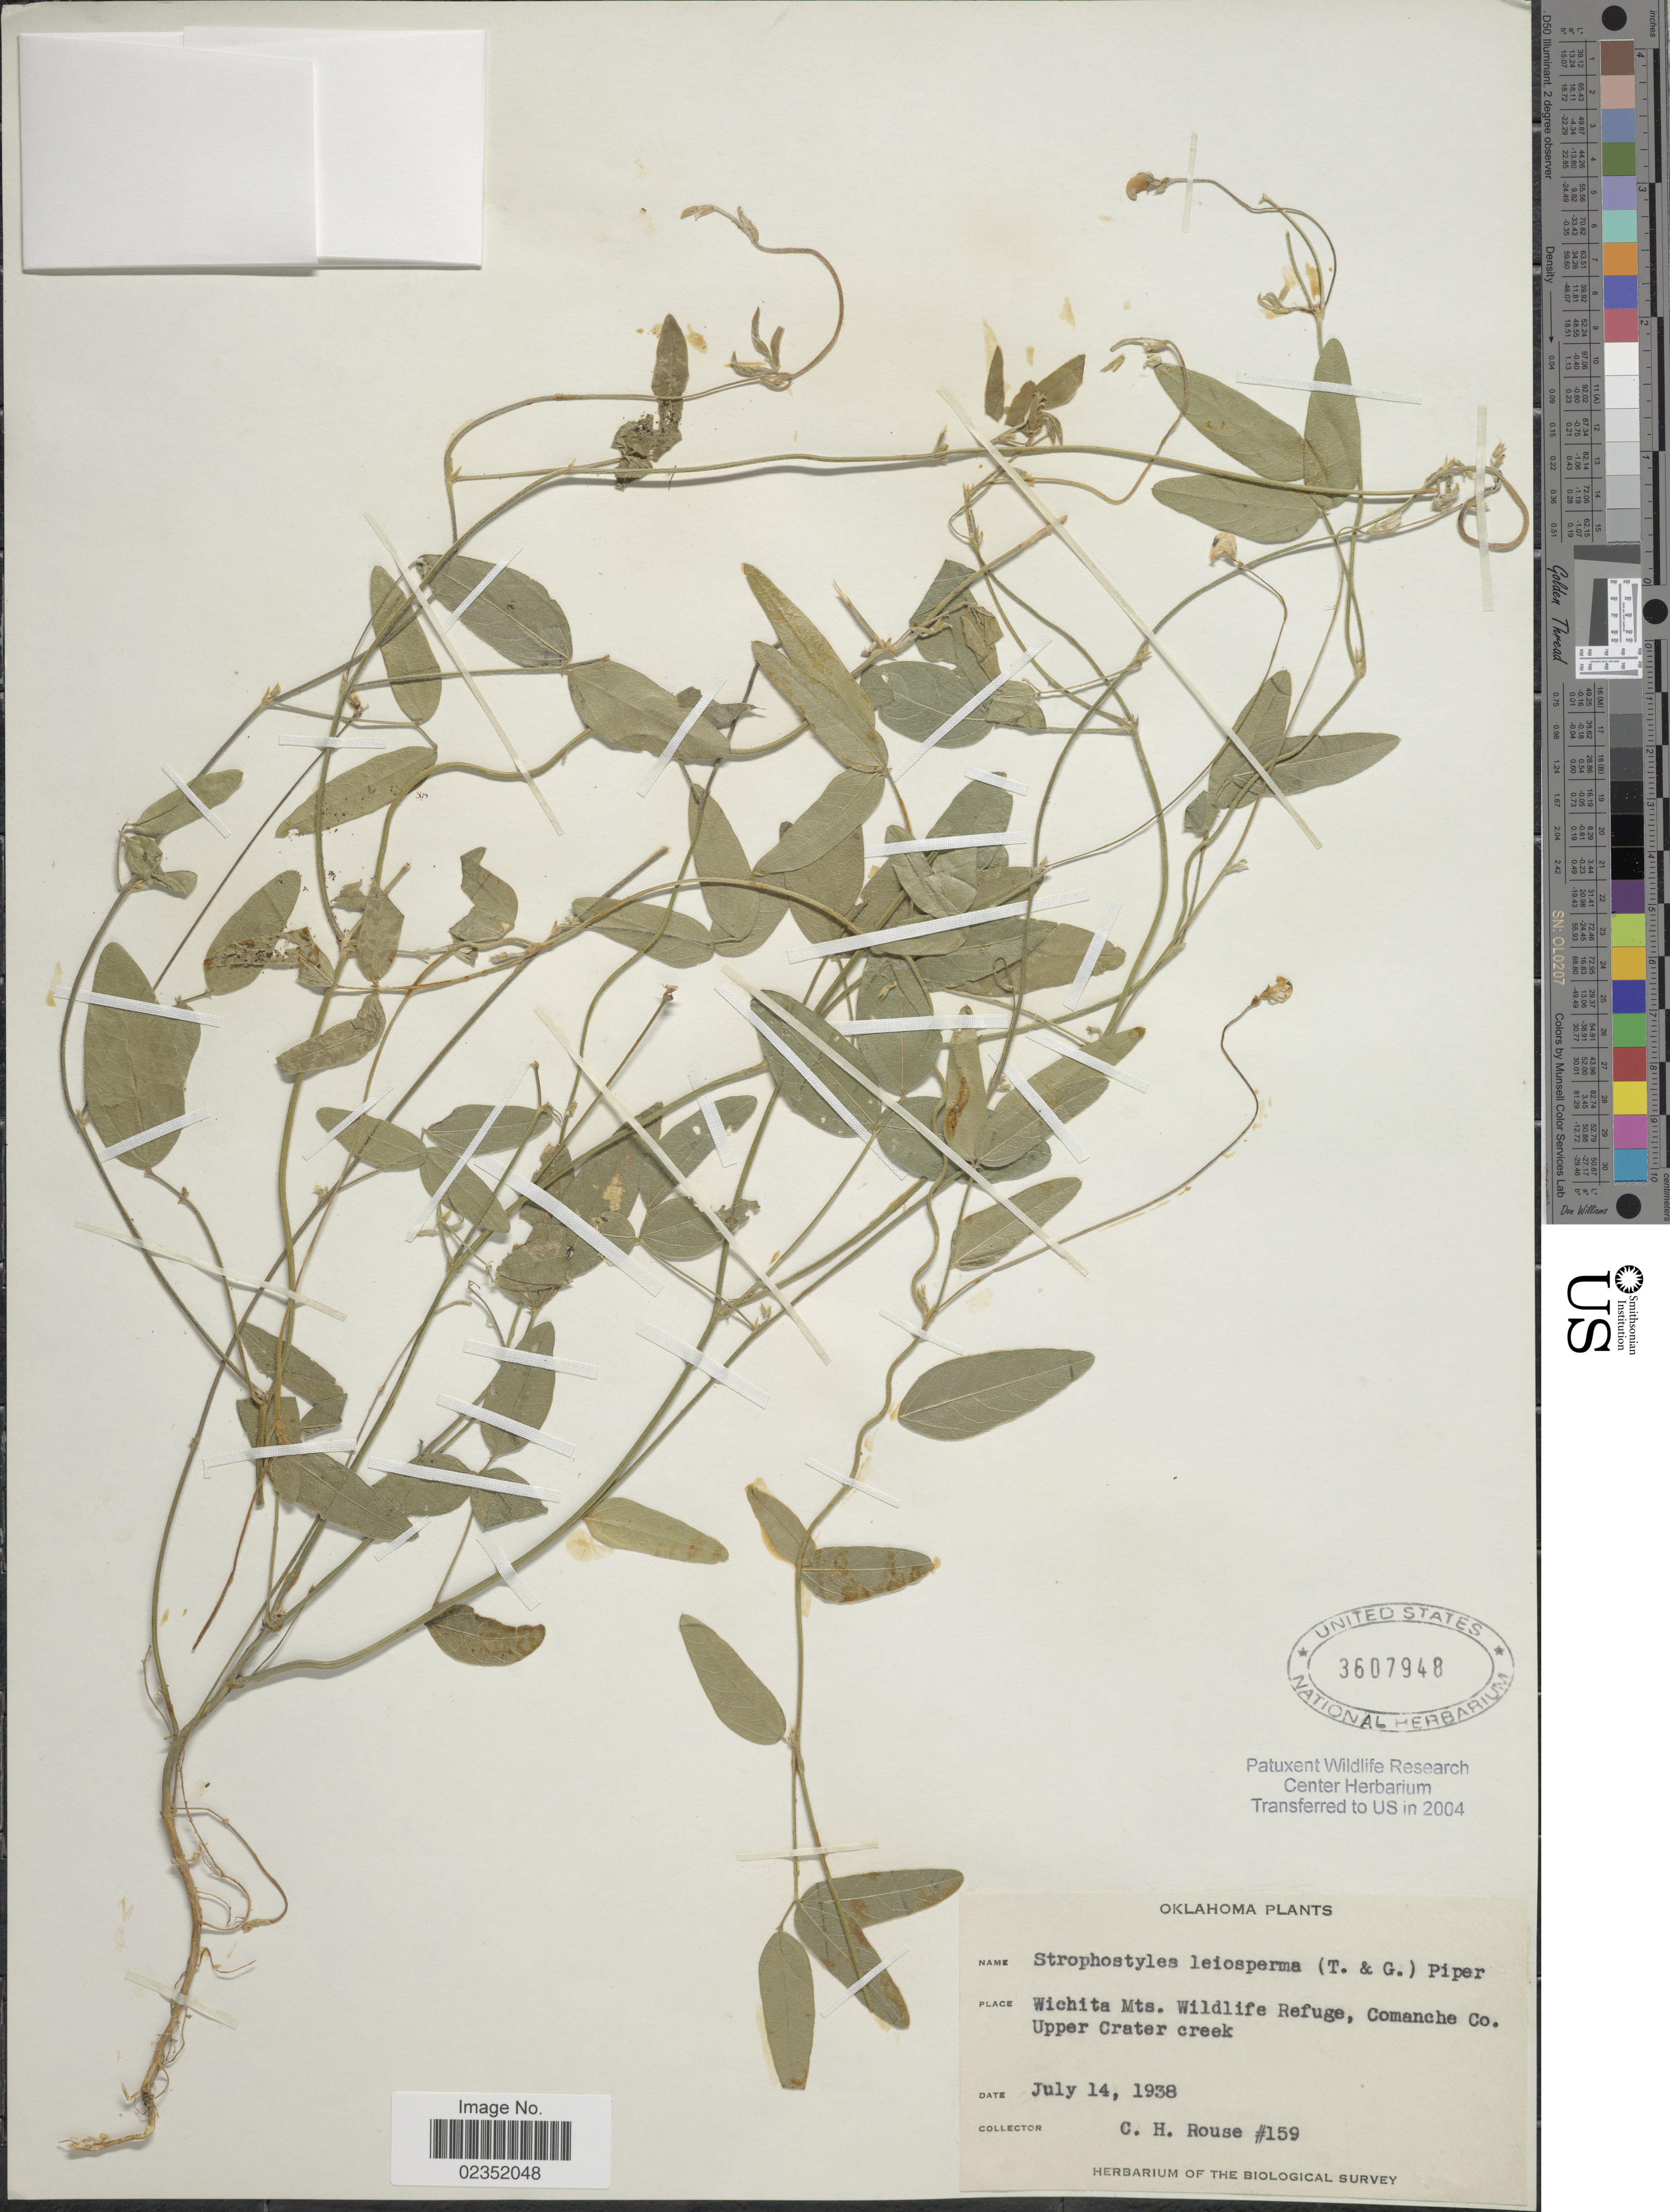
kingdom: Plantae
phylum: Tracheophyta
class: Magnoliopsida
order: Fabales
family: Fabaceae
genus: Strophostyles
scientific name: Strophostyles leiosperma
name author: (Torr. & A. Gray) Piper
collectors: C. Rouse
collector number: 159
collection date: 1938-07-14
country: United States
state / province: Oklahoma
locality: Wichita Mts. Wildlife Refuge, Comanche Co., Upper Crater Creek.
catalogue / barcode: US 3607948